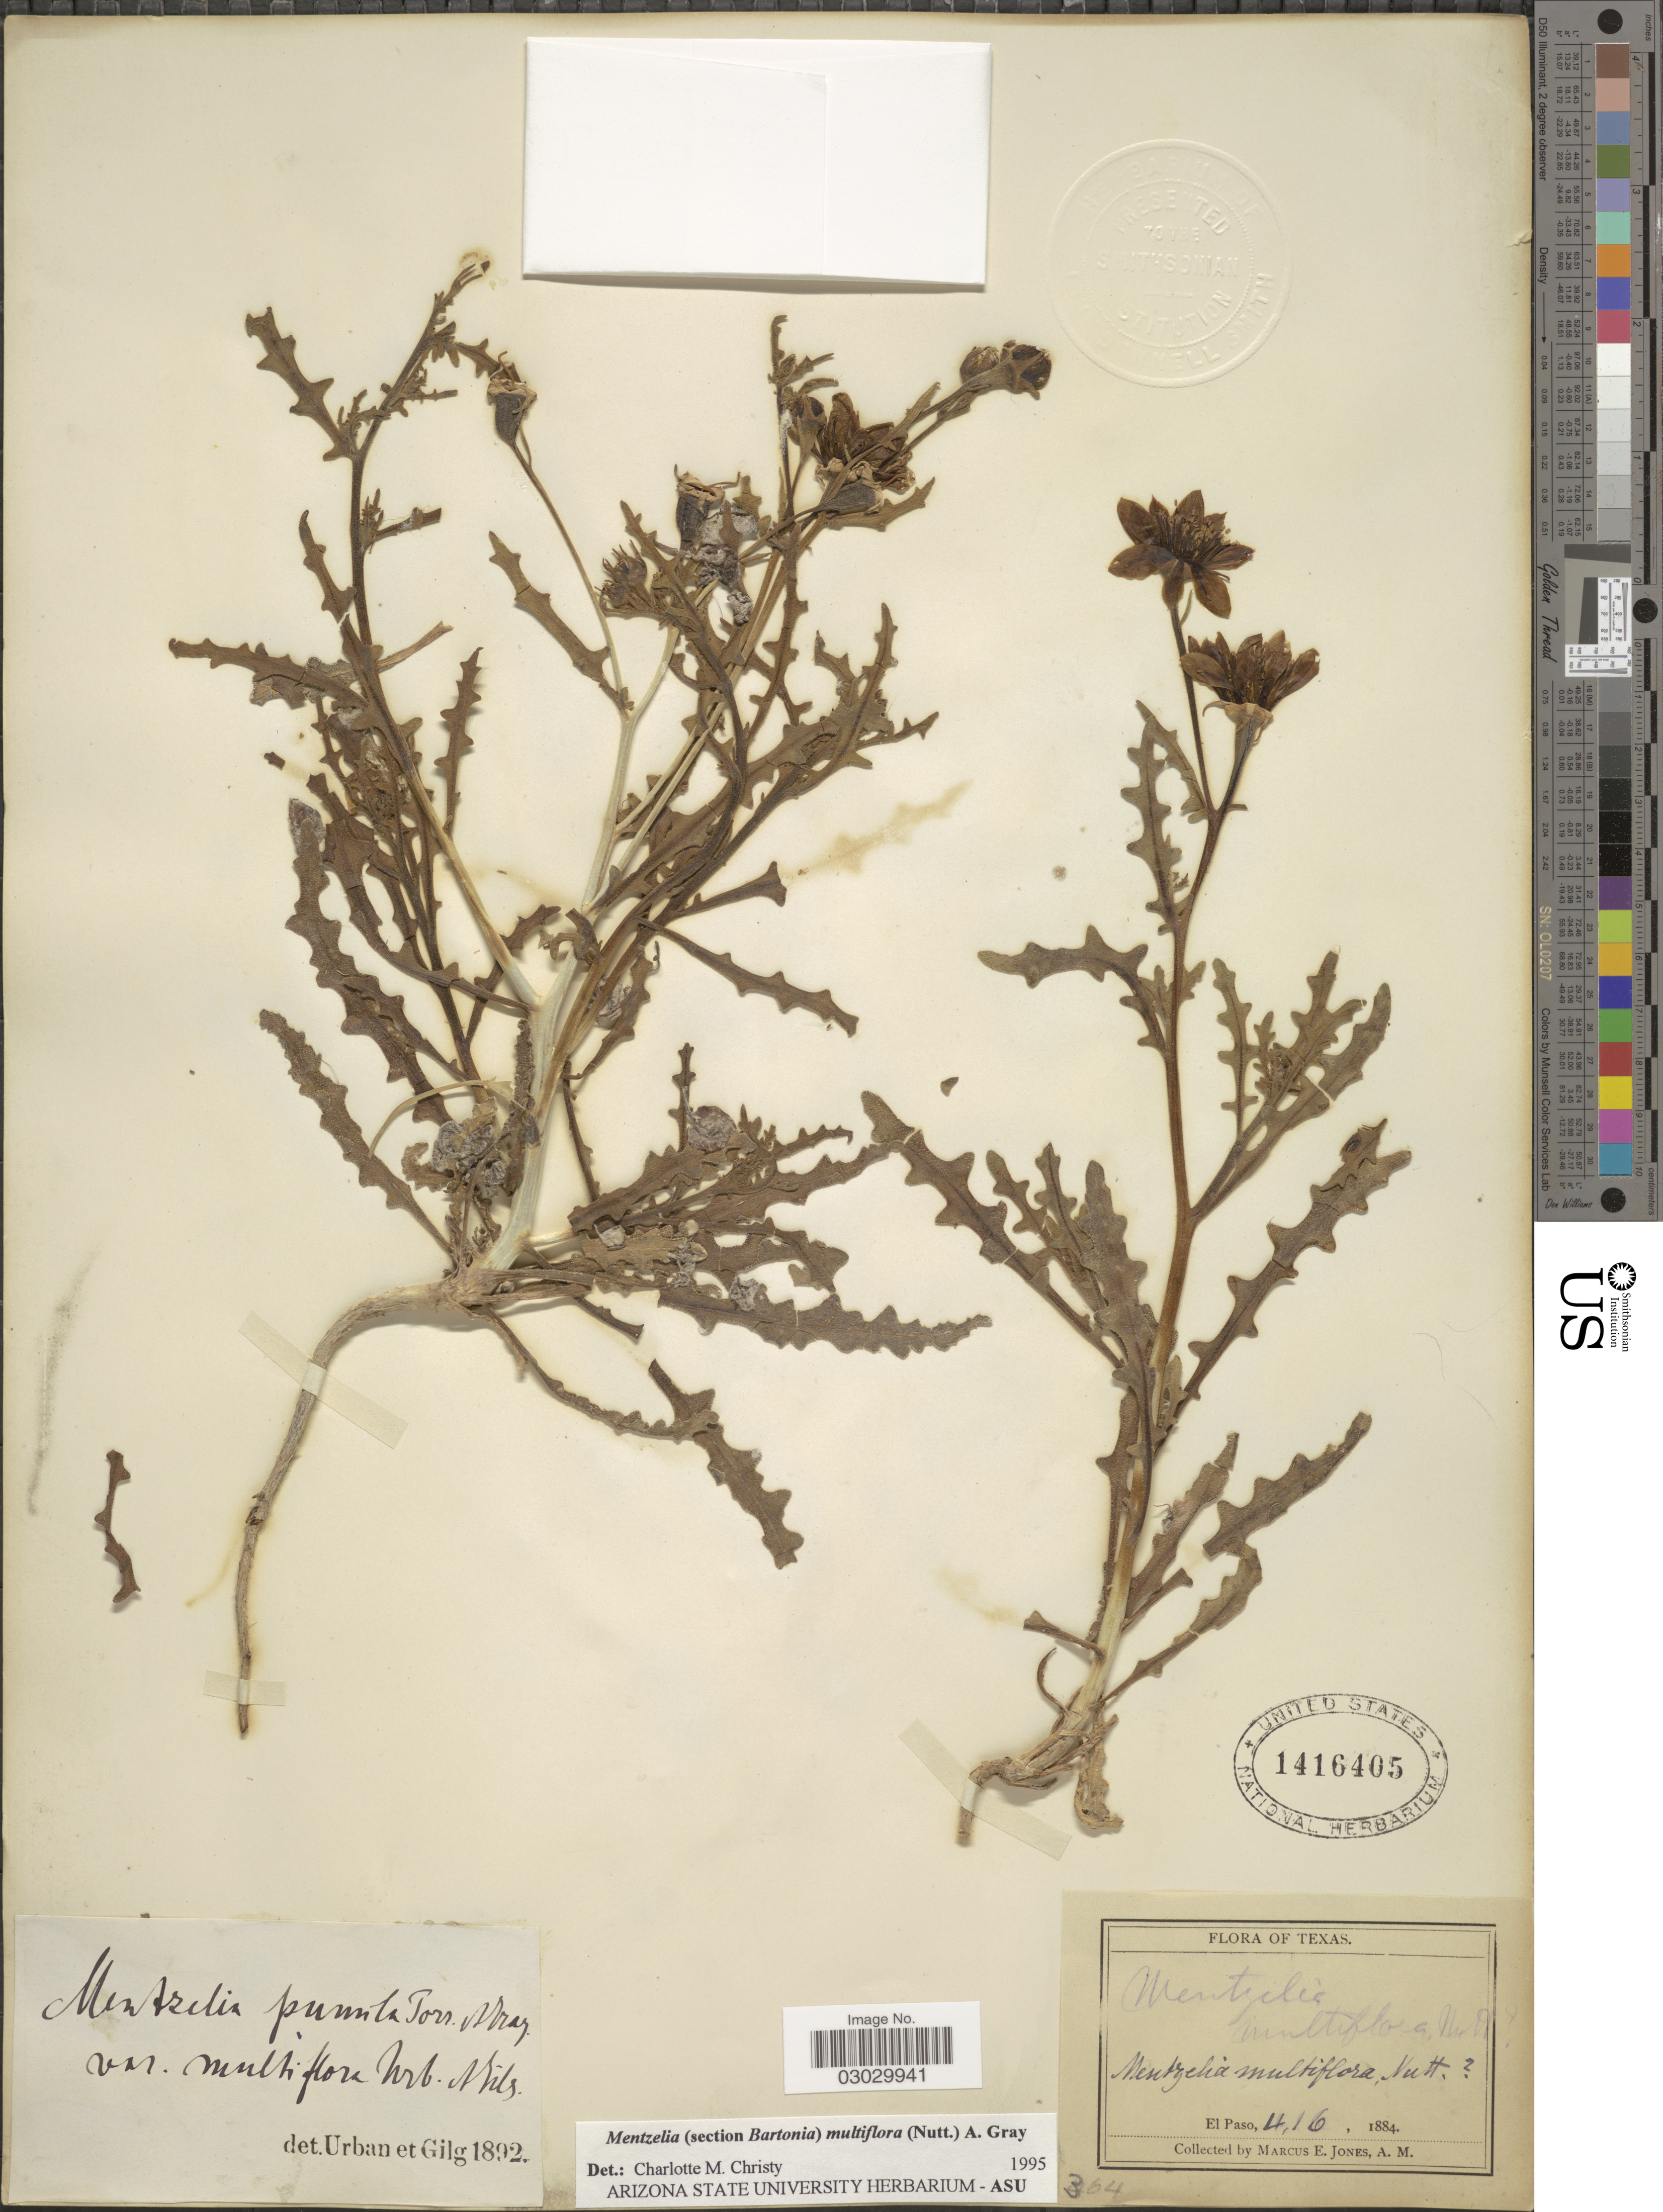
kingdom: Plantae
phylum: Tracheophyta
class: Magnoliopsida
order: Cornales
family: Loasaceae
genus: Mentzelia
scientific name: Mentzelia multiflora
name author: (Nutt.) A. Gray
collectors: M. E. Jones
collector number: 364?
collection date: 1884-04-16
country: United States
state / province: Texas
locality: El Paso.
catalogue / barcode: US 1416405